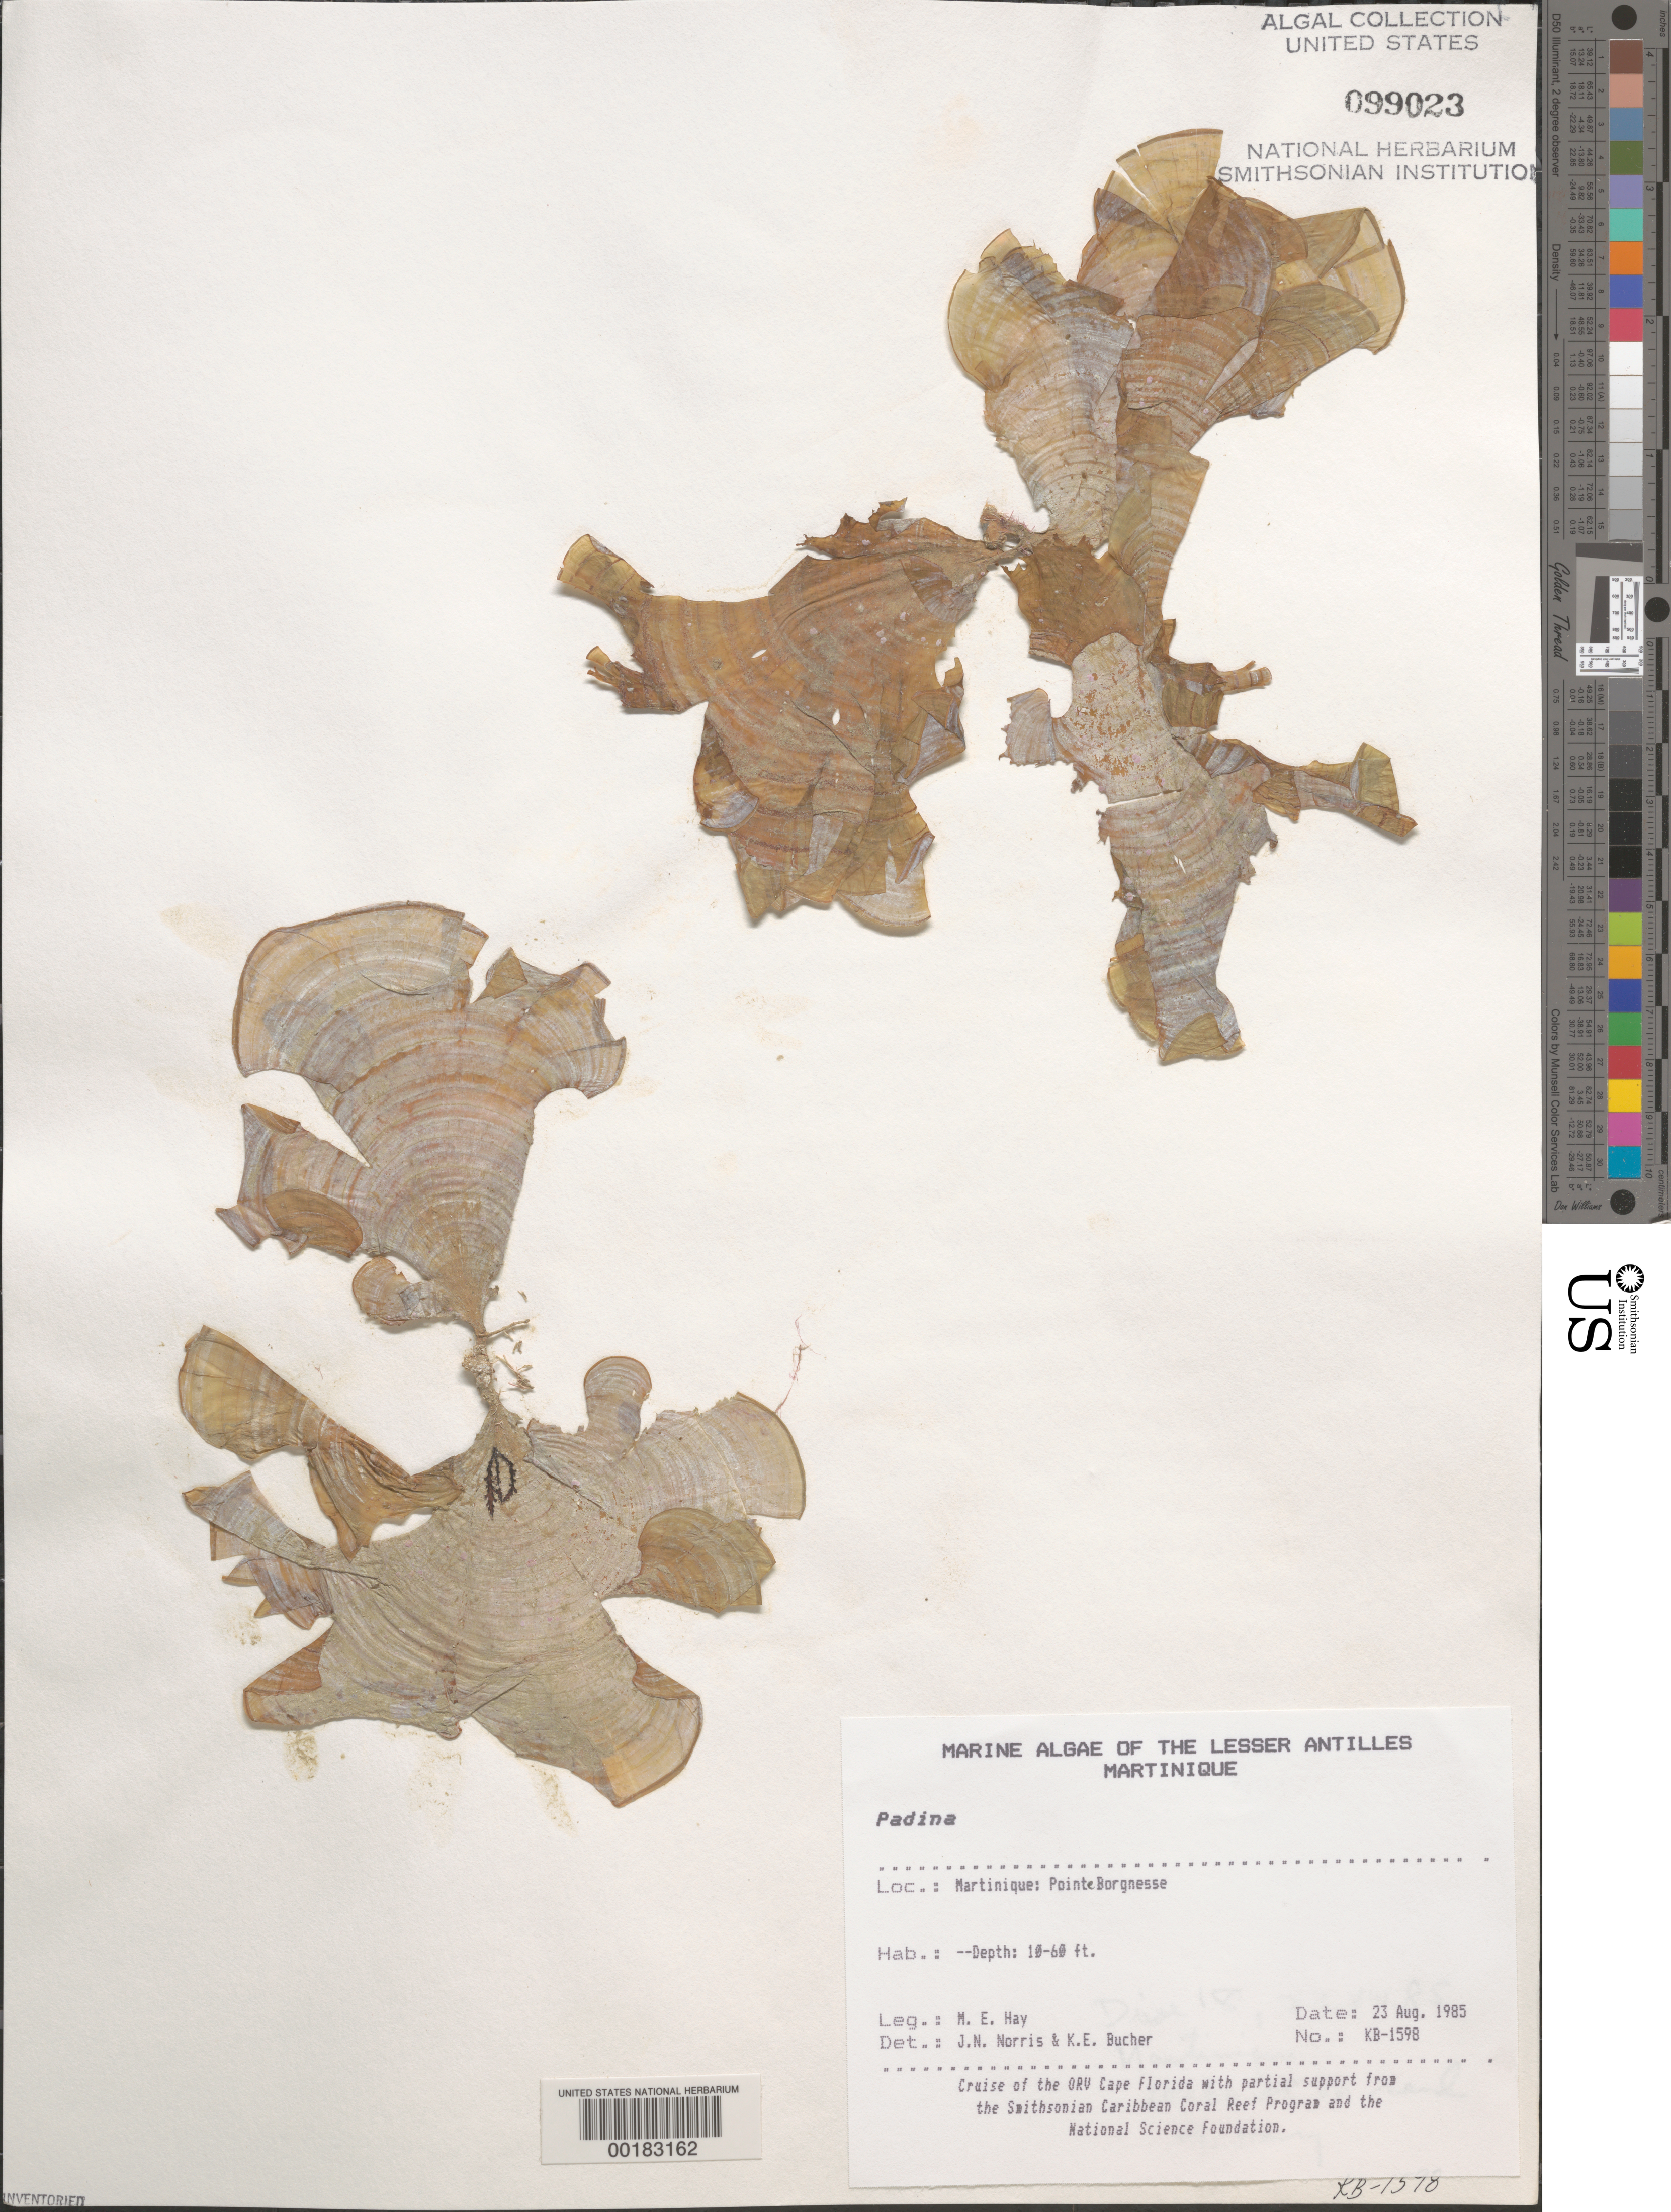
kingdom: Chromista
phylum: Ochrophyta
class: Phaeophyceae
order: Dictyotales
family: Dictyotaceae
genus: Padina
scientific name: Padina sp.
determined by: Norris, J. N.; Bucher, K. E.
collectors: M. E. Hay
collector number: KB-1598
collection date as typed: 23 Aug 1985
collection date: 1985-08-23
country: Martinique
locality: Pointe Borgnesse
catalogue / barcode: US 99023